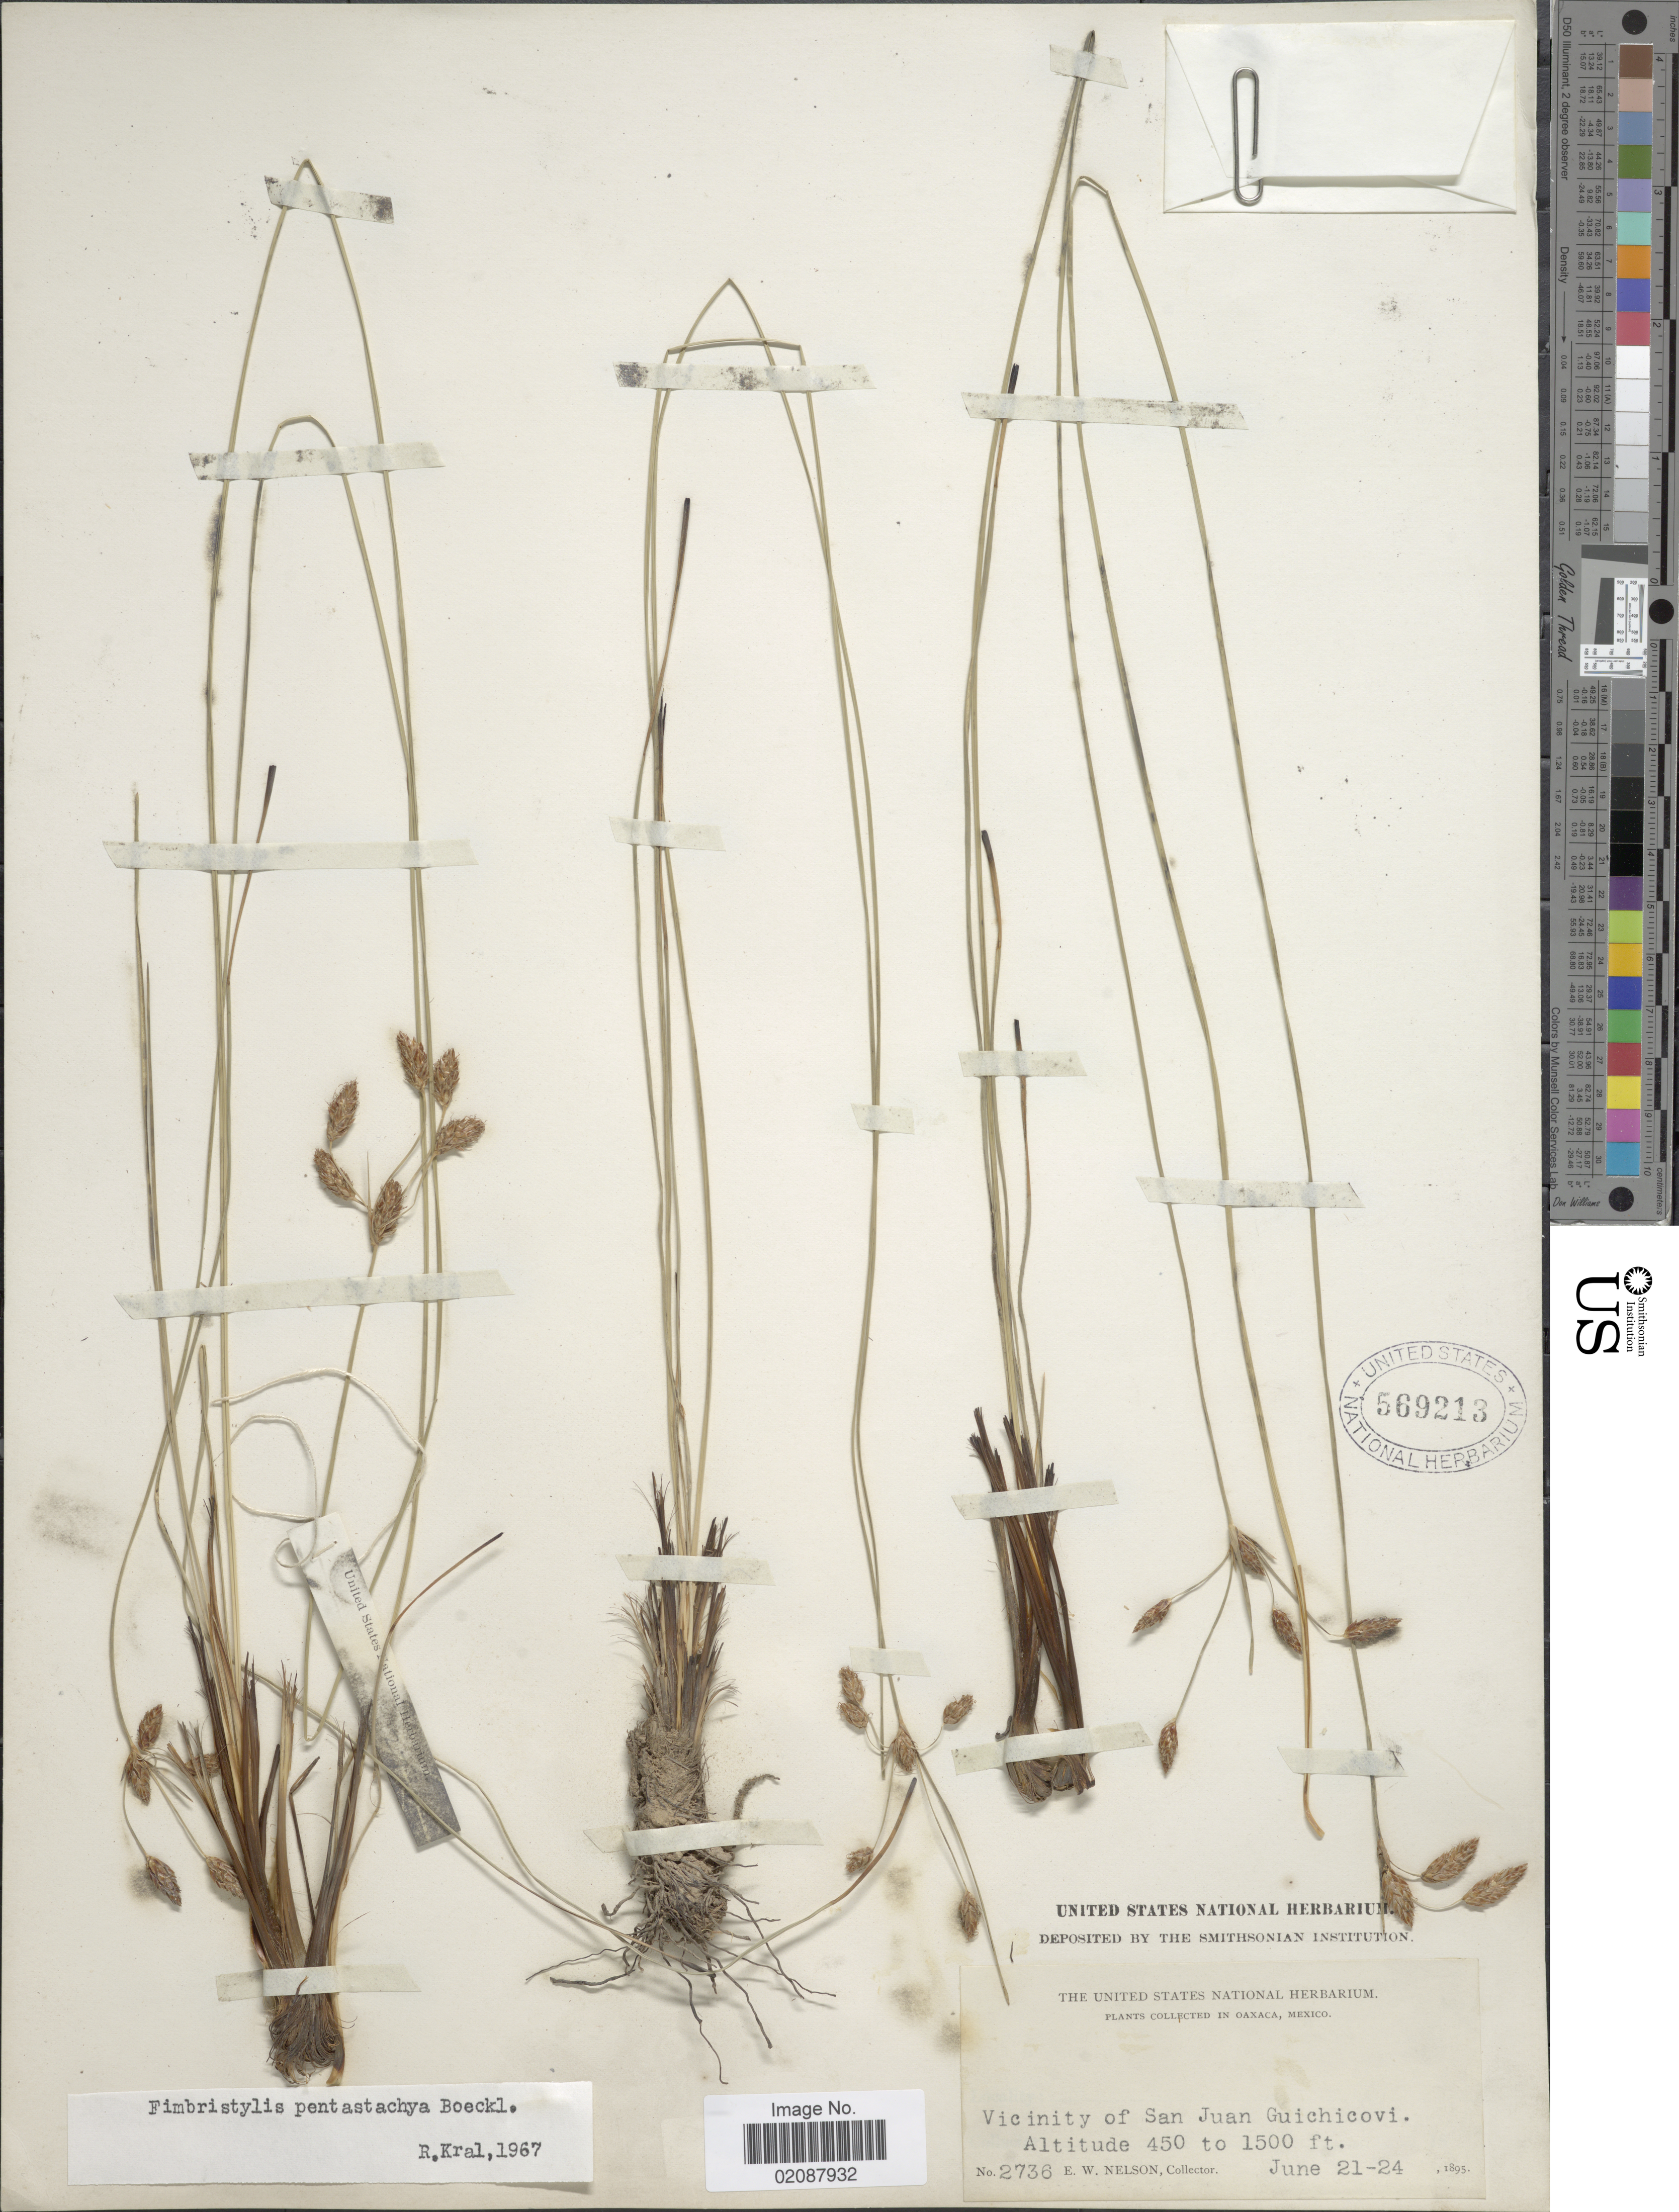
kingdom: Plantae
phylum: Tracheophyta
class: Liliopsida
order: Poales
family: Cyperaceae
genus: Fimbristylis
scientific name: Fimbristylis pentastachya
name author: Boeckeler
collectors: E. W. Nelson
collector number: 2736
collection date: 1895-06-21/1895-06-24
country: Mexico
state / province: Oaxaca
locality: Vicinity of San Juan Guichicovi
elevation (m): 137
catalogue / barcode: US 569213